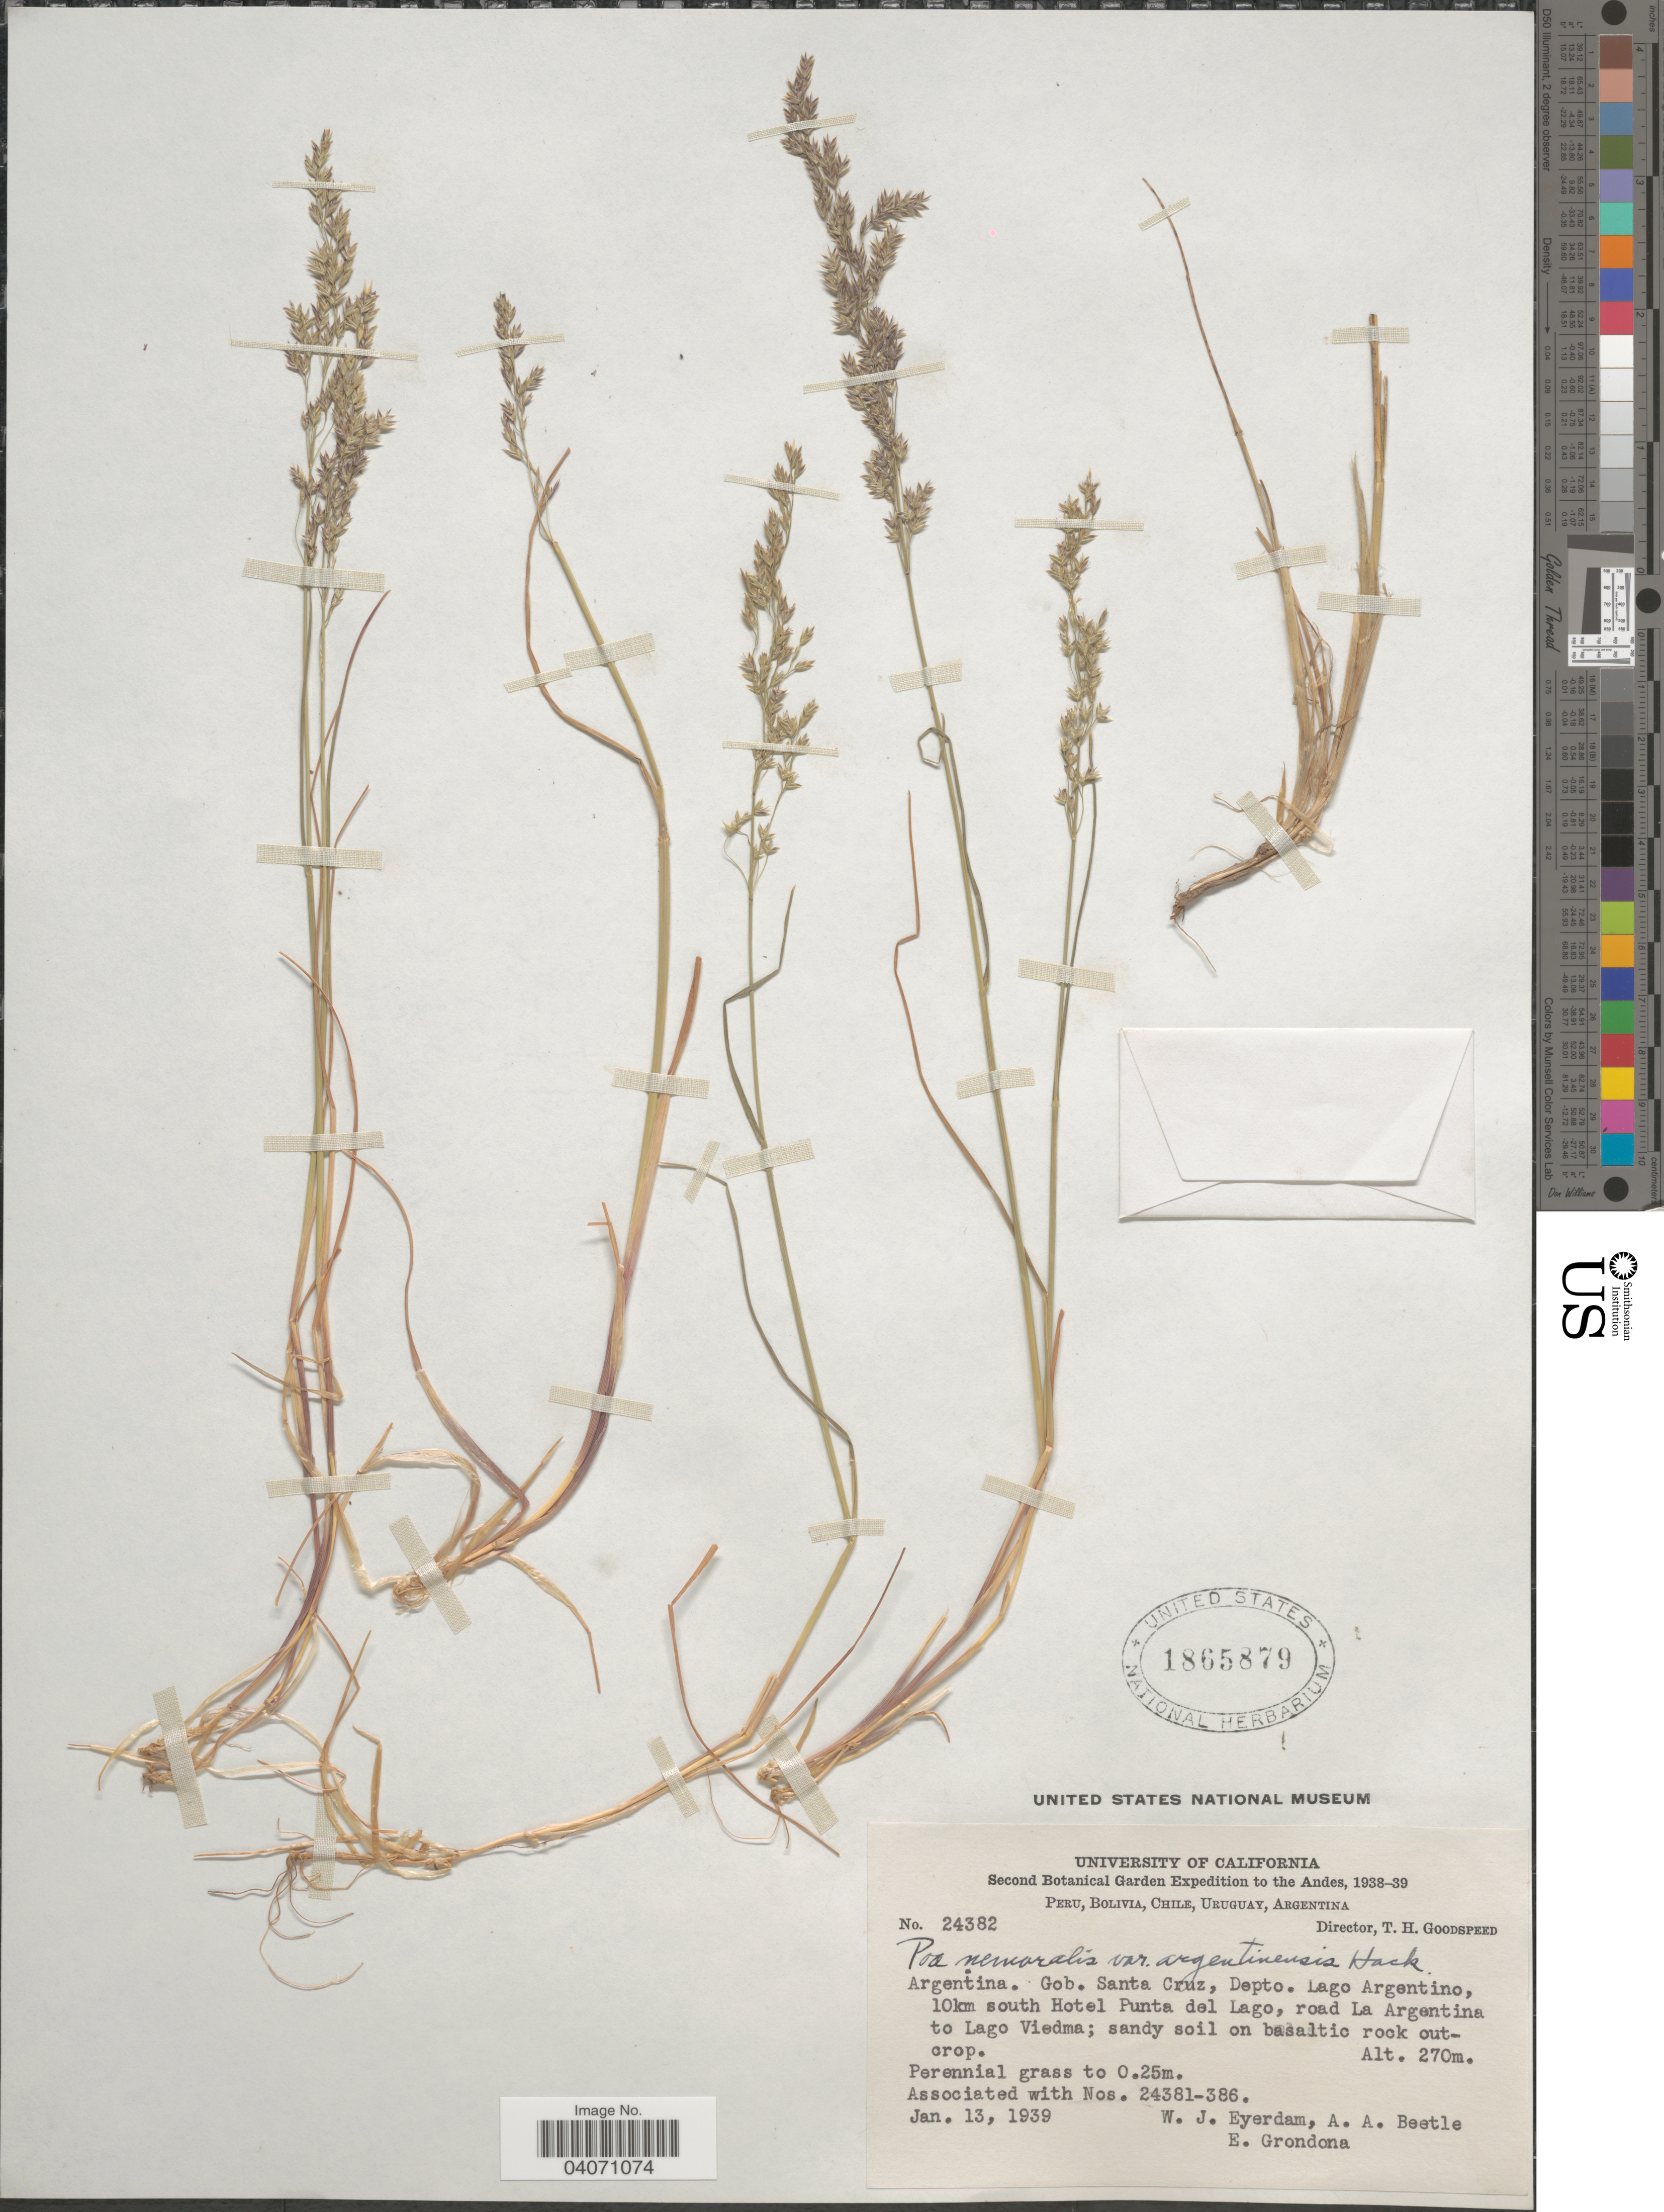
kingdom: Plantae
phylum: Tracheophyta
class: Liliopsida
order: Poales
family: Poaceae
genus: Poa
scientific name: Poa nemoralis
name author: L.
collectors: W. J. Eyerdam, A. A. Beetle & E. Grondona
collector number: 24382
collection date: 1939-01-13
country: Argentina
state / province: Santa Cruz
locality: Second Botanical Expedition to the Andes 1938-39. Gob. Santa Cruz, Depto. Lago Argentino, 10km south Hotel Punta del Lago, road La Argentina to Lago Viedma.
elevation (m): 270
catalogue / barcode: US 1865879